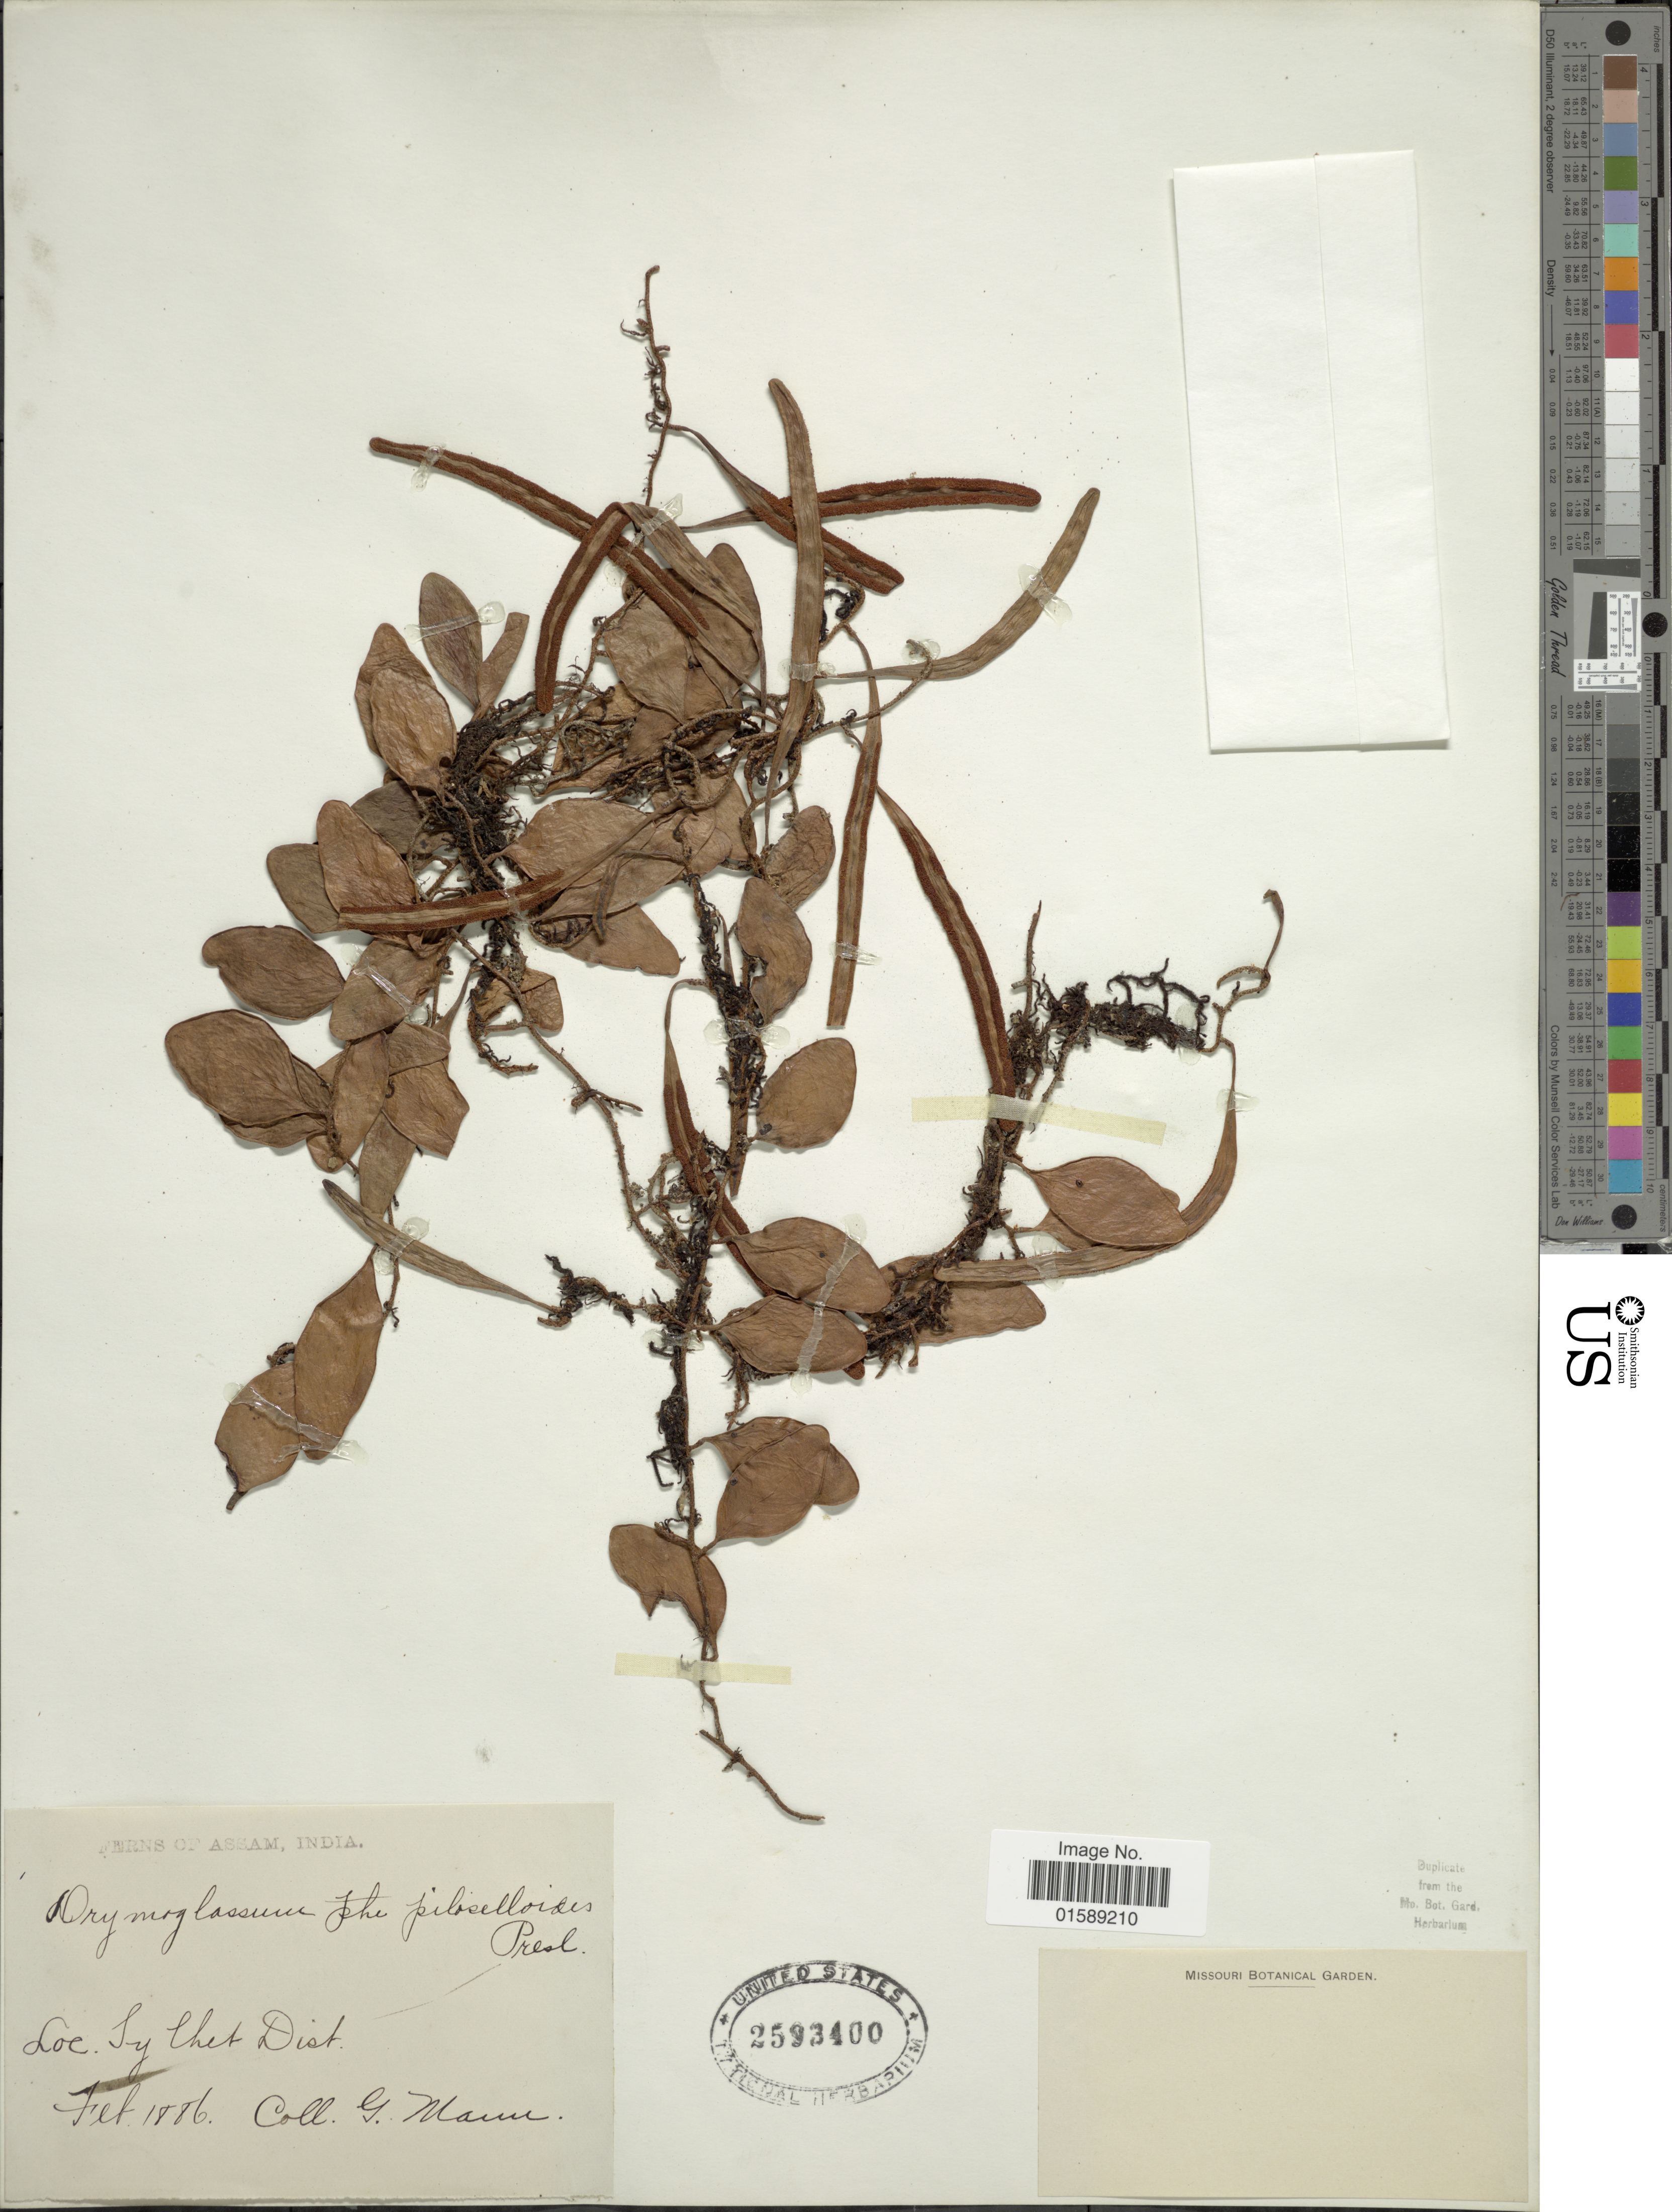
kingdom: Plantae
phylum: Tracheophyta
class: Polypodiopsida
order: Polypodiales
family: Polypodiaceae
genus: Pyrrosia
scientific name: Pyrrosia piloselloides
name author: (L.) M.G. Price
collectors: G. Mann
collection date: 1886-02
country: Bangladesh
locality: Assam. Sylhet Dist.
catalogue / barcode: US 2593400